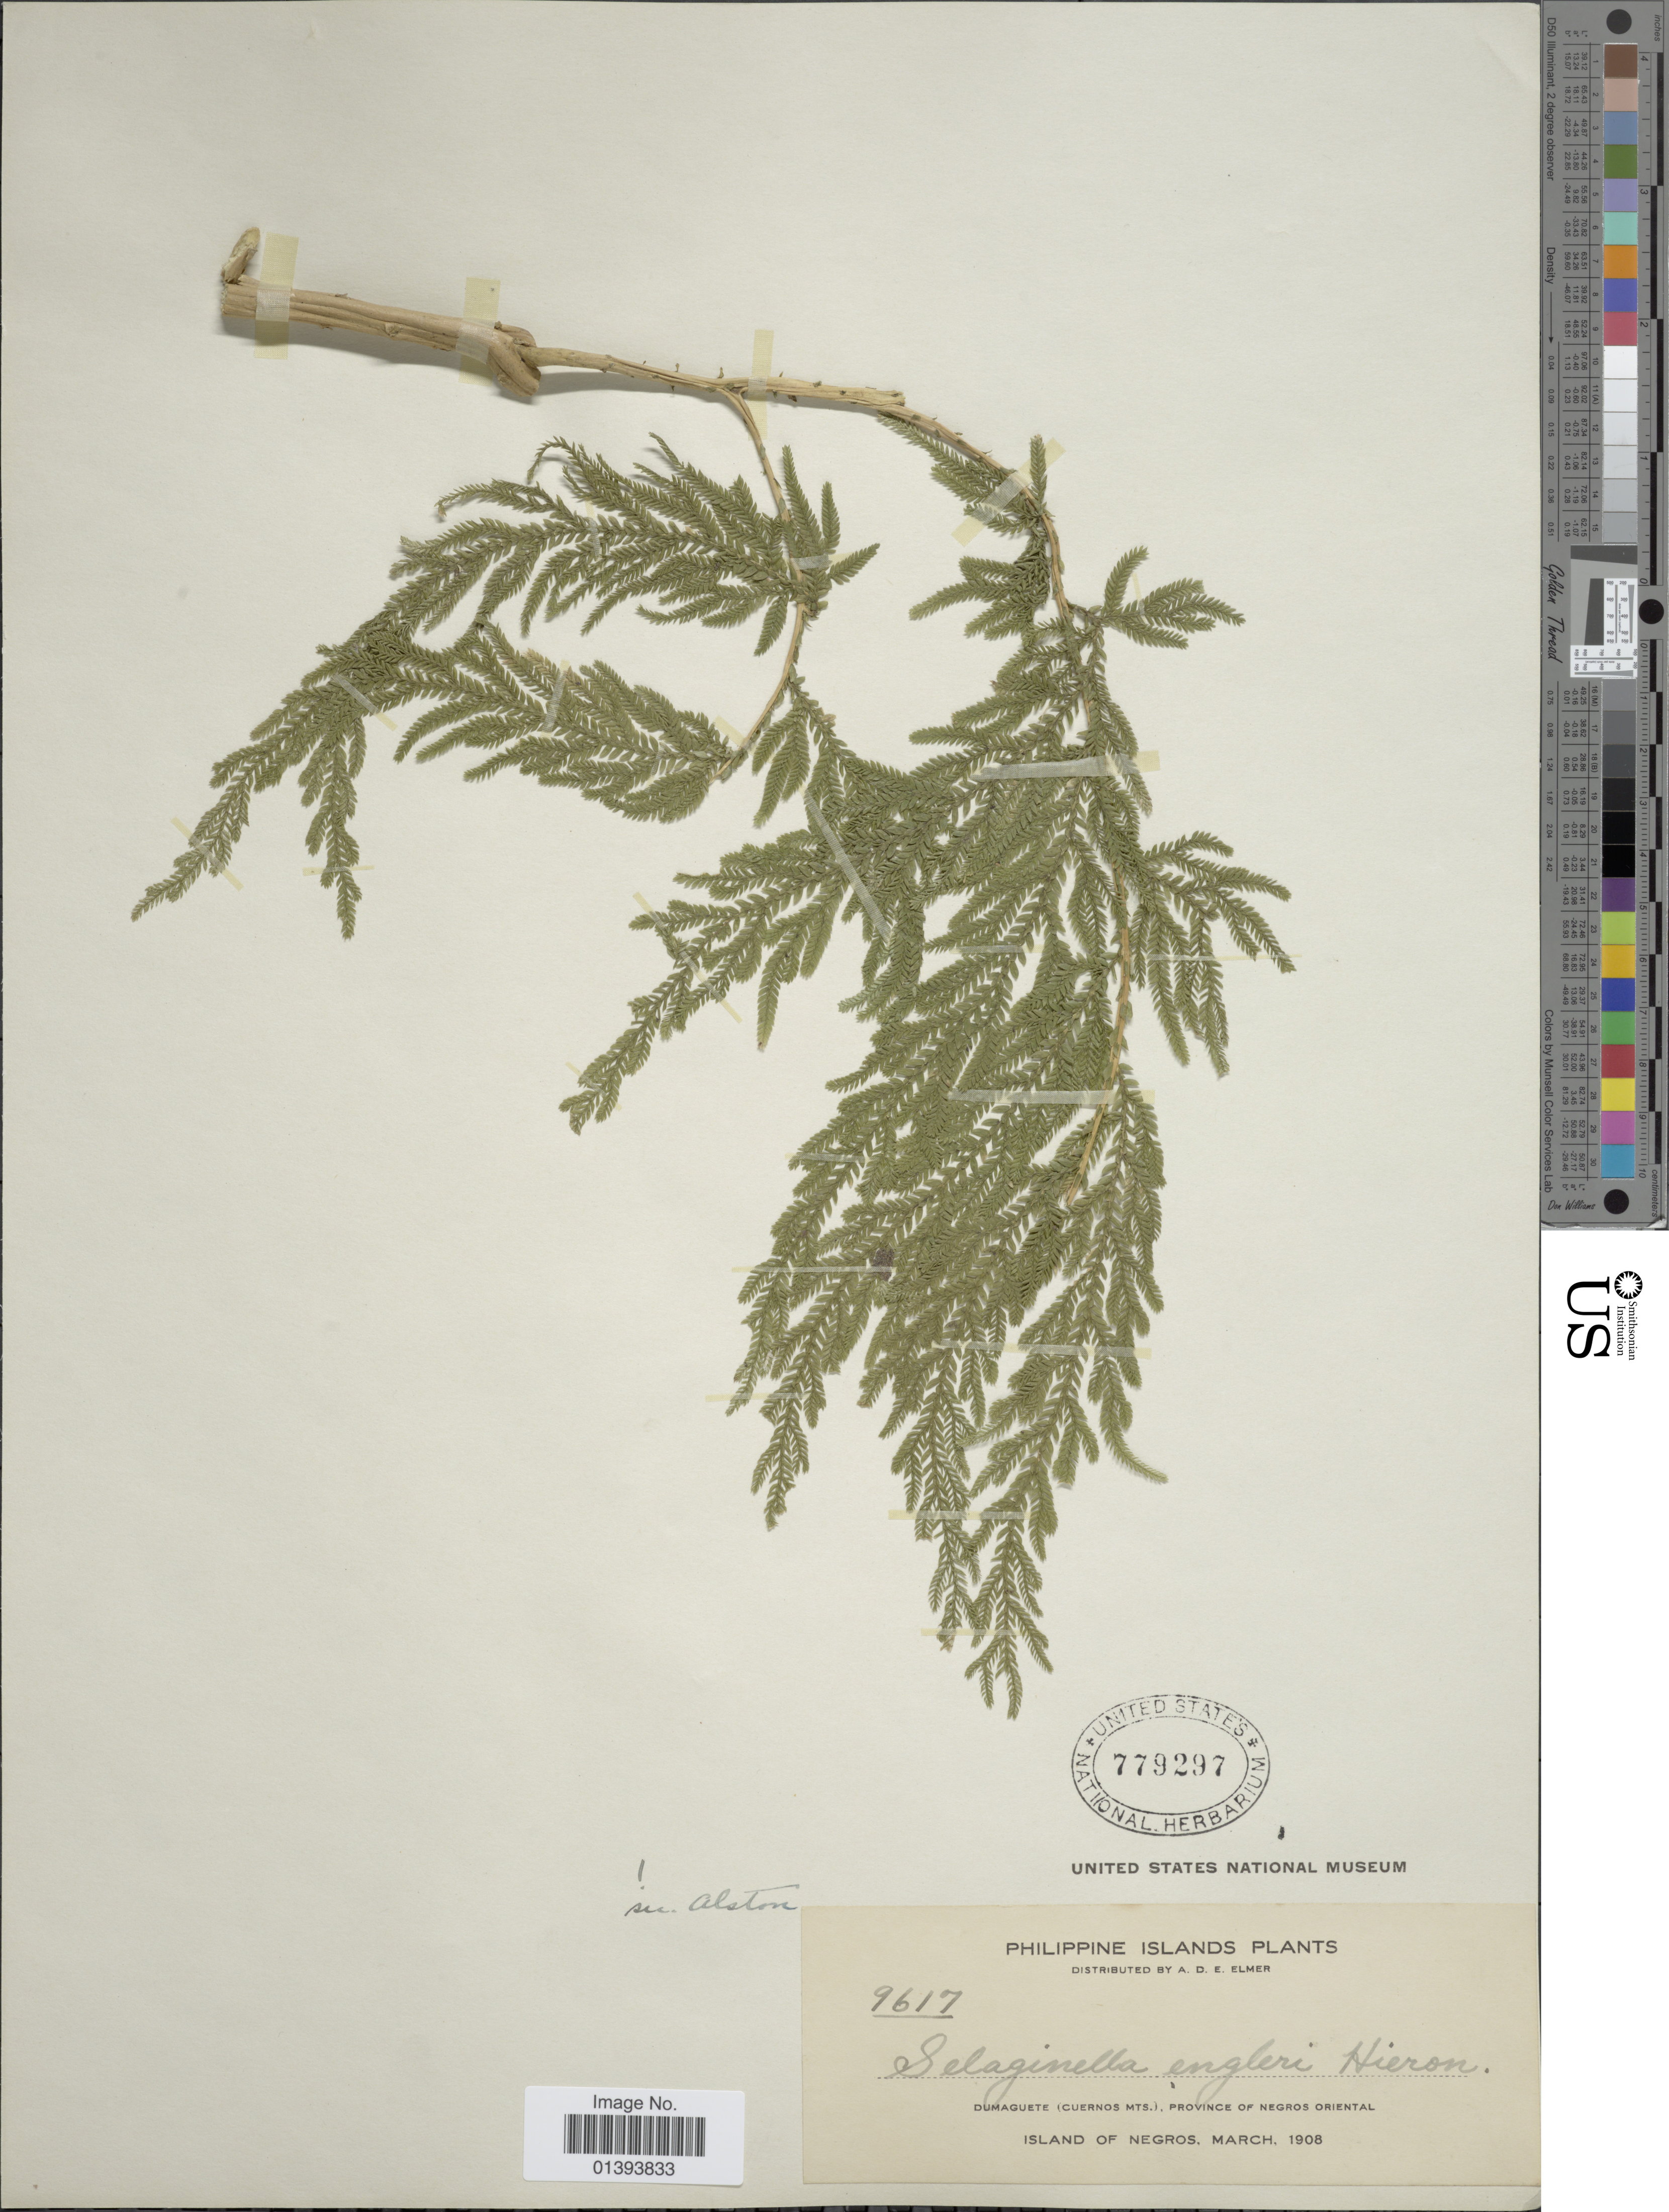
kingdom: Plantae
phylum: Tracheophyta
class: Lycopodiopsida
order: Selaginellales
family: Selaginellaceae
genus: Selaginella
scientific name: Selaginella engleri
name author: Hieron.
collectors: A. D. E. Elmer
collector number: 9617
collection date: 1908-03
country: Philippines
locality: Dumaguete(Cuernos Mts), province of Negros Oriental, Island of Negros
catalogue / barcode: US 779297